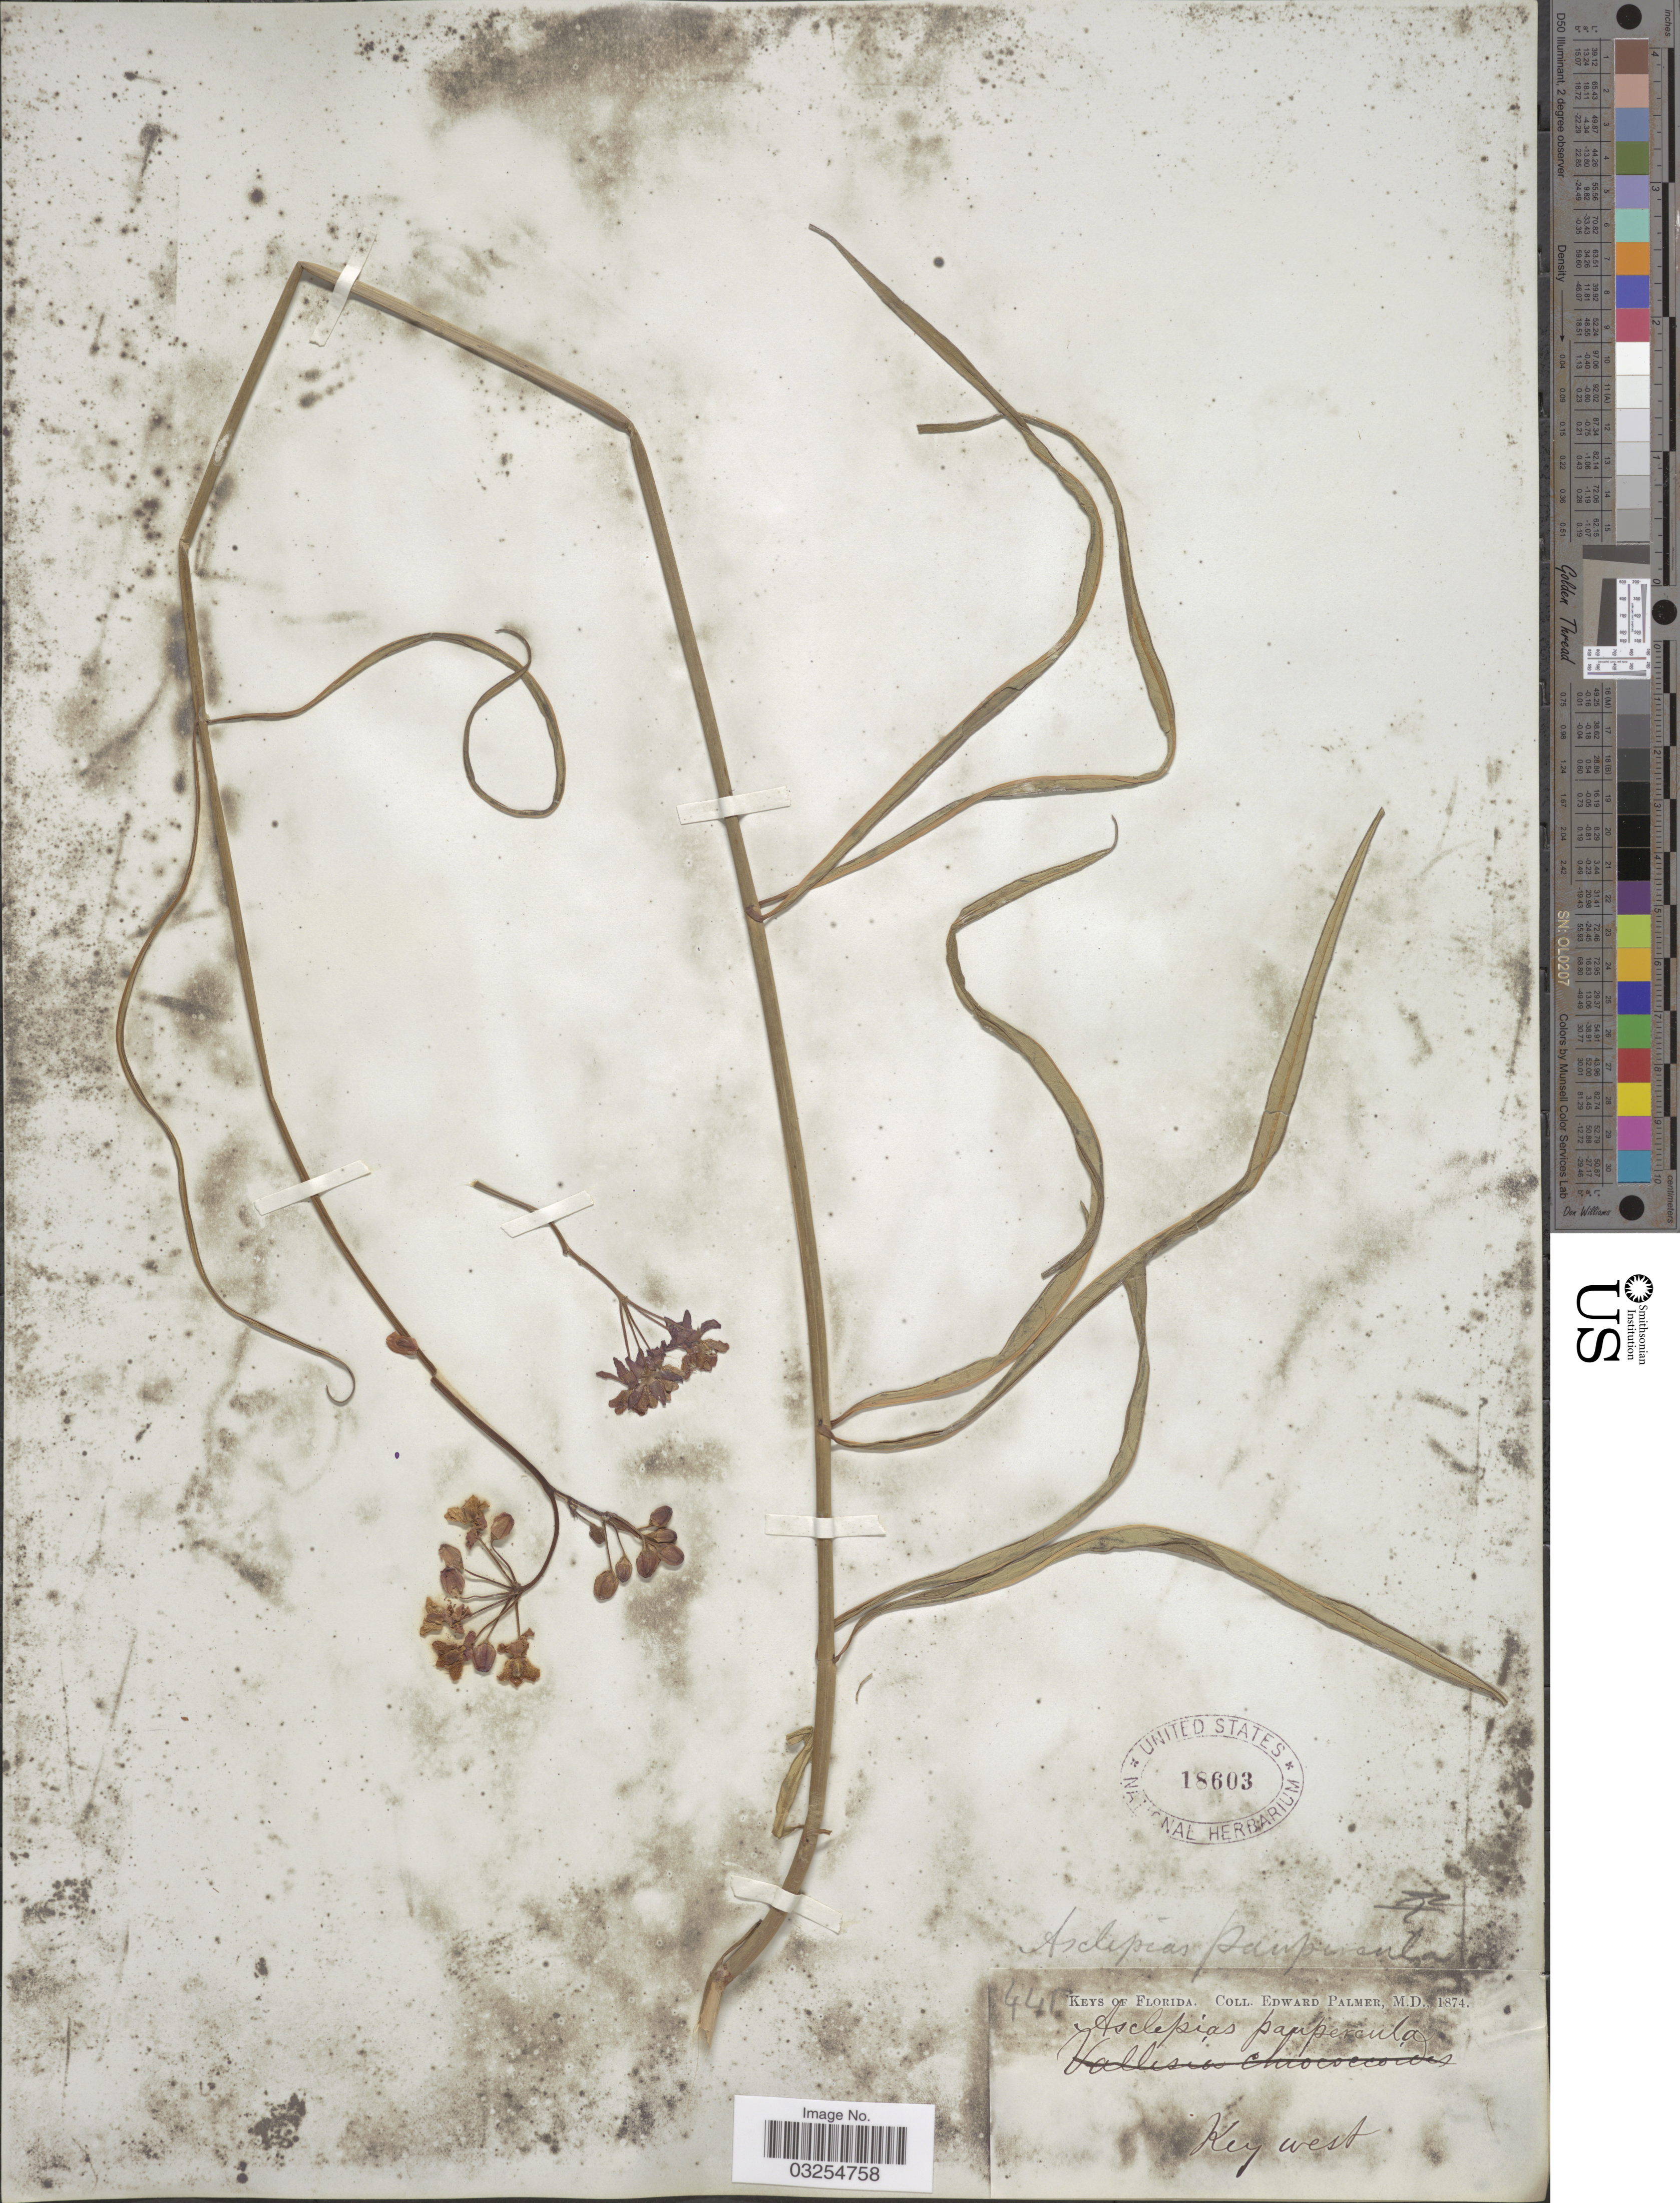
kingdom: Plantae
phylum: Tracheophyta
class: Magnoliopsida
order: Gentianales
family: Apocynaceae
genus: Asclepias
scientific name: Asclepias lanceolata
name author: Walter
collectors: E. Palmer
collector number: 441?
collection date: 1874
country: United States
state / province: Florida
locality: Keys of Florida. Key West.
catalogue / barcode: US 18603